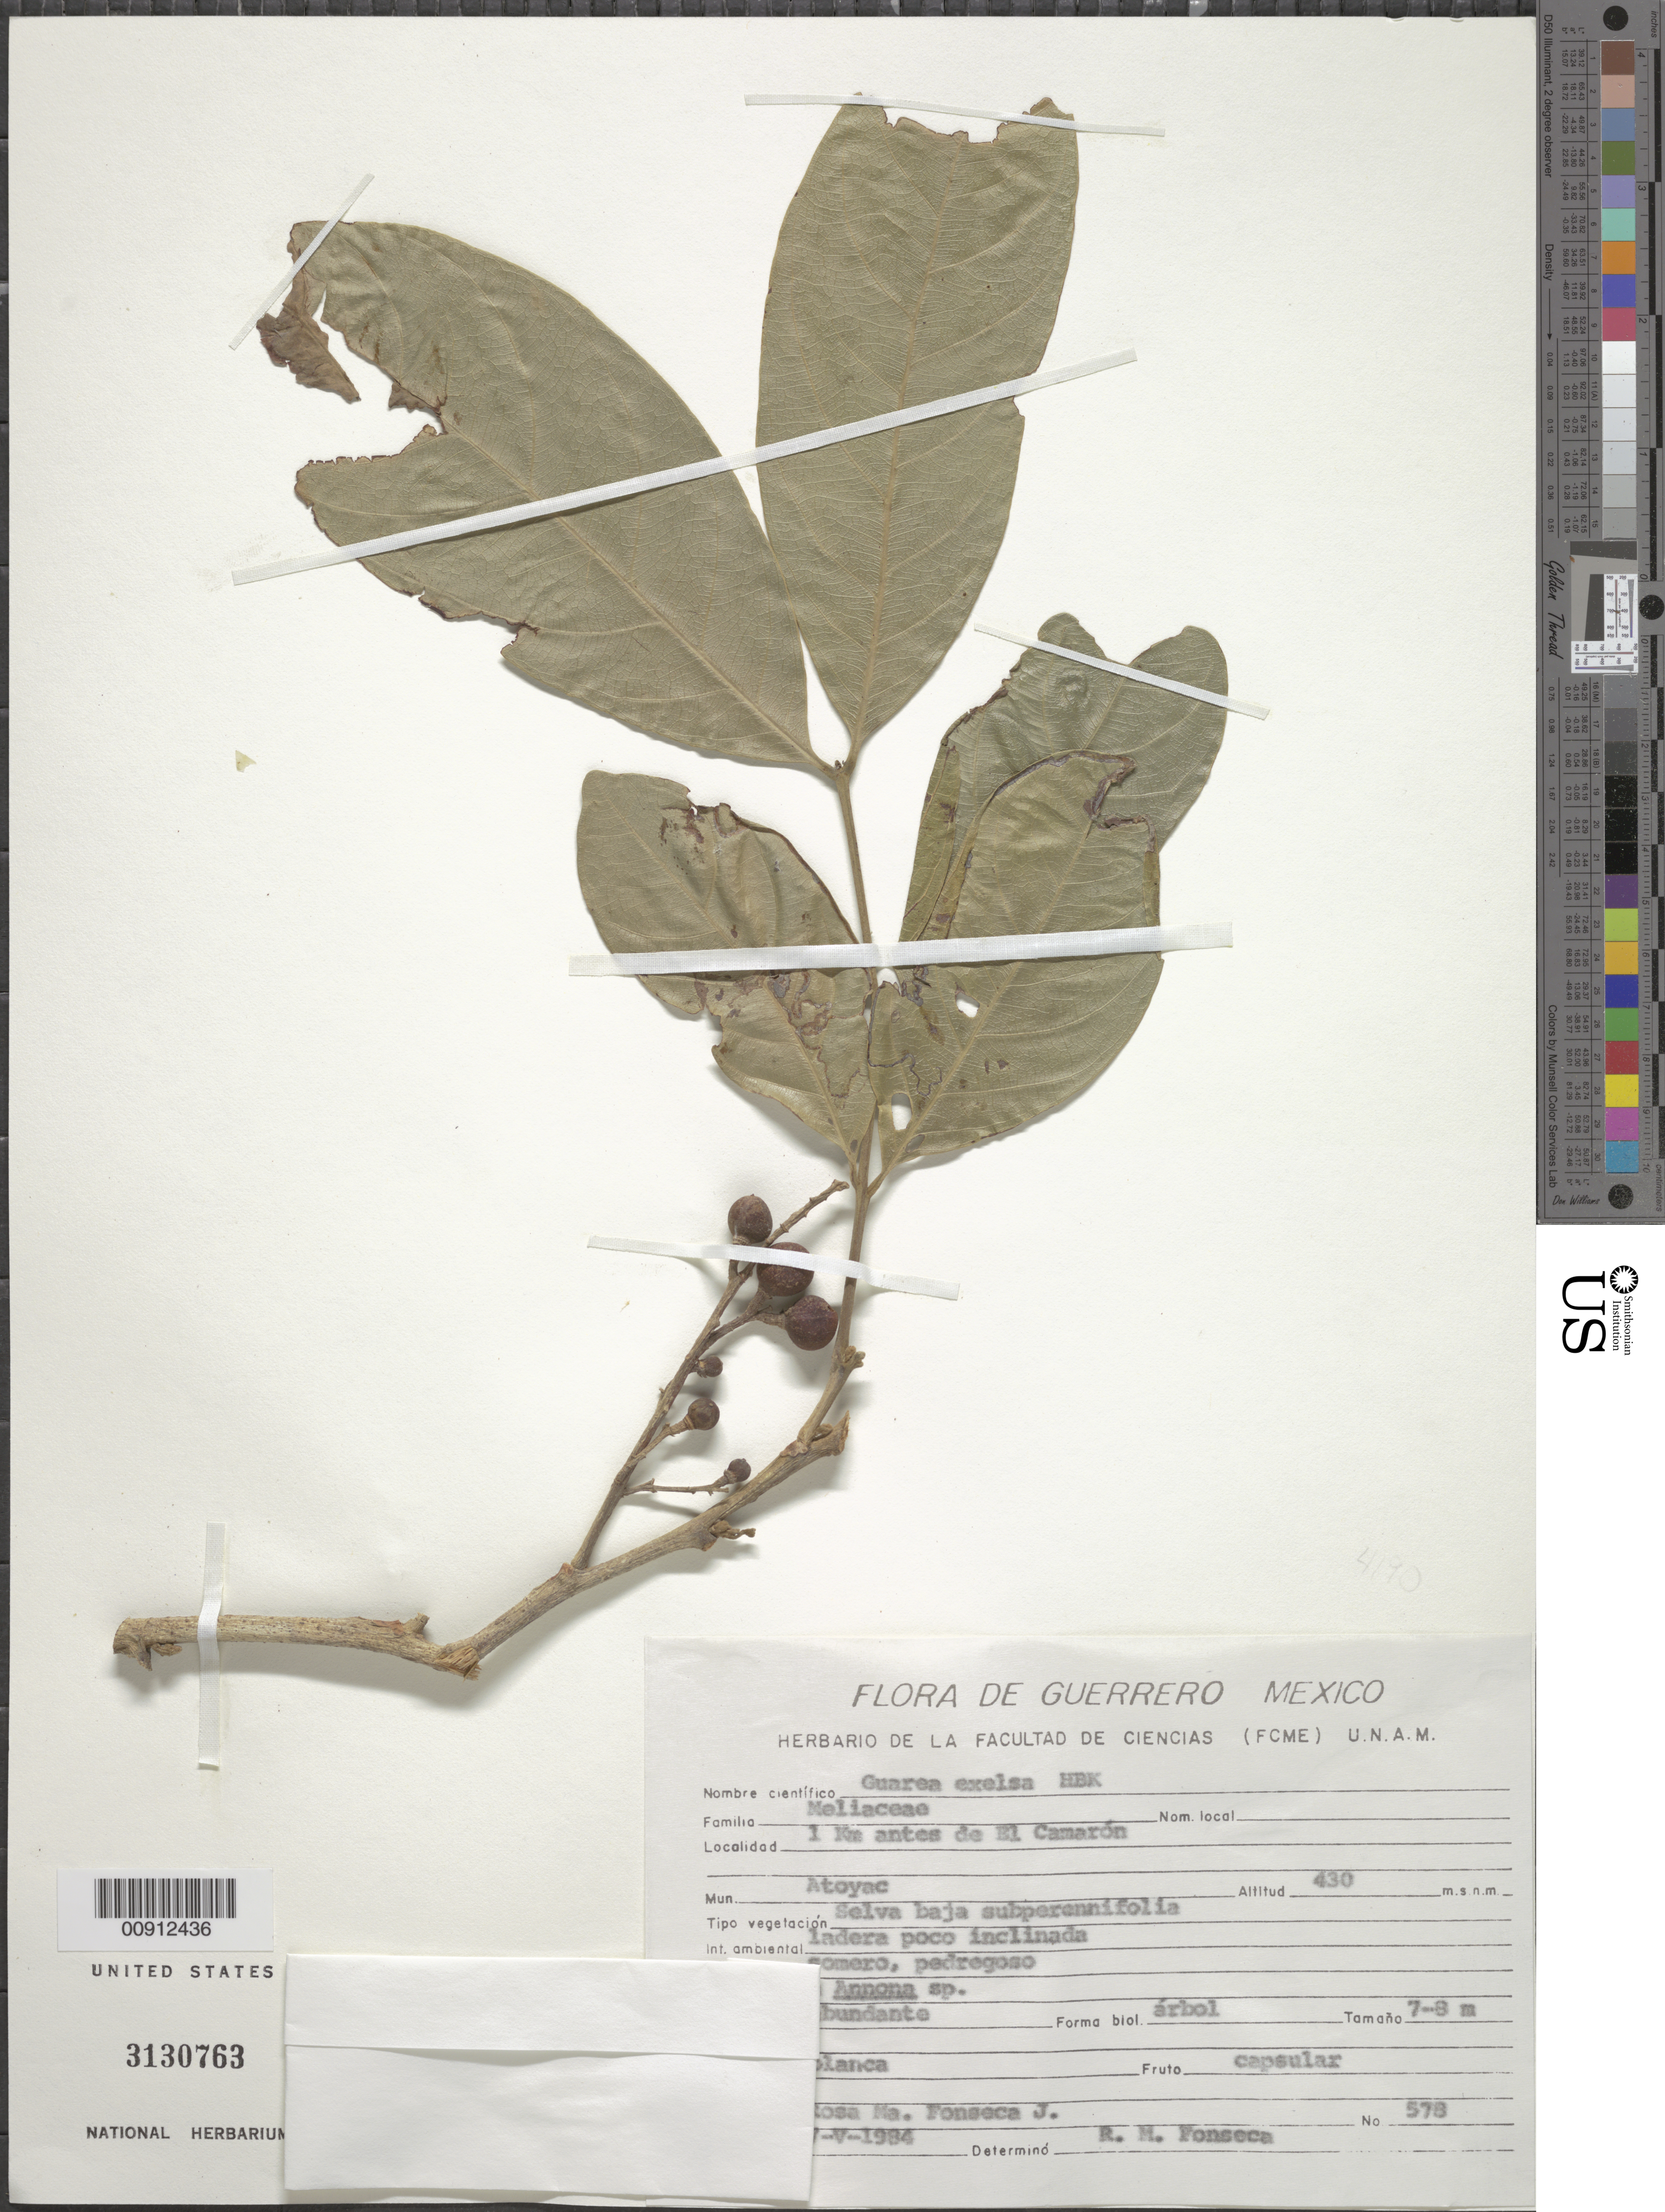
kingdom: Plantae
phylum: Tracheophyta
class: Magnoliopsida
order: Sapindales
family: Meliaceae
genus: Guarea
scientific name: Guarea excelsa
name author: Kunth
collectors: R. M. Fonseca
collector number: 578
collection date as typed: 07 May 1984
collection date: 1984-05-07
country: Mexico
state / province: Guerrero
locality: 1 km. antes de El Camarón, Mun. Atoyac, Guerrero.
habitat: Selva baja subperennifolia. Ladera poco inclinada, Suelo somero, pedregoso. Associada a Annona sp.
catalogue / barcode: US 3130763